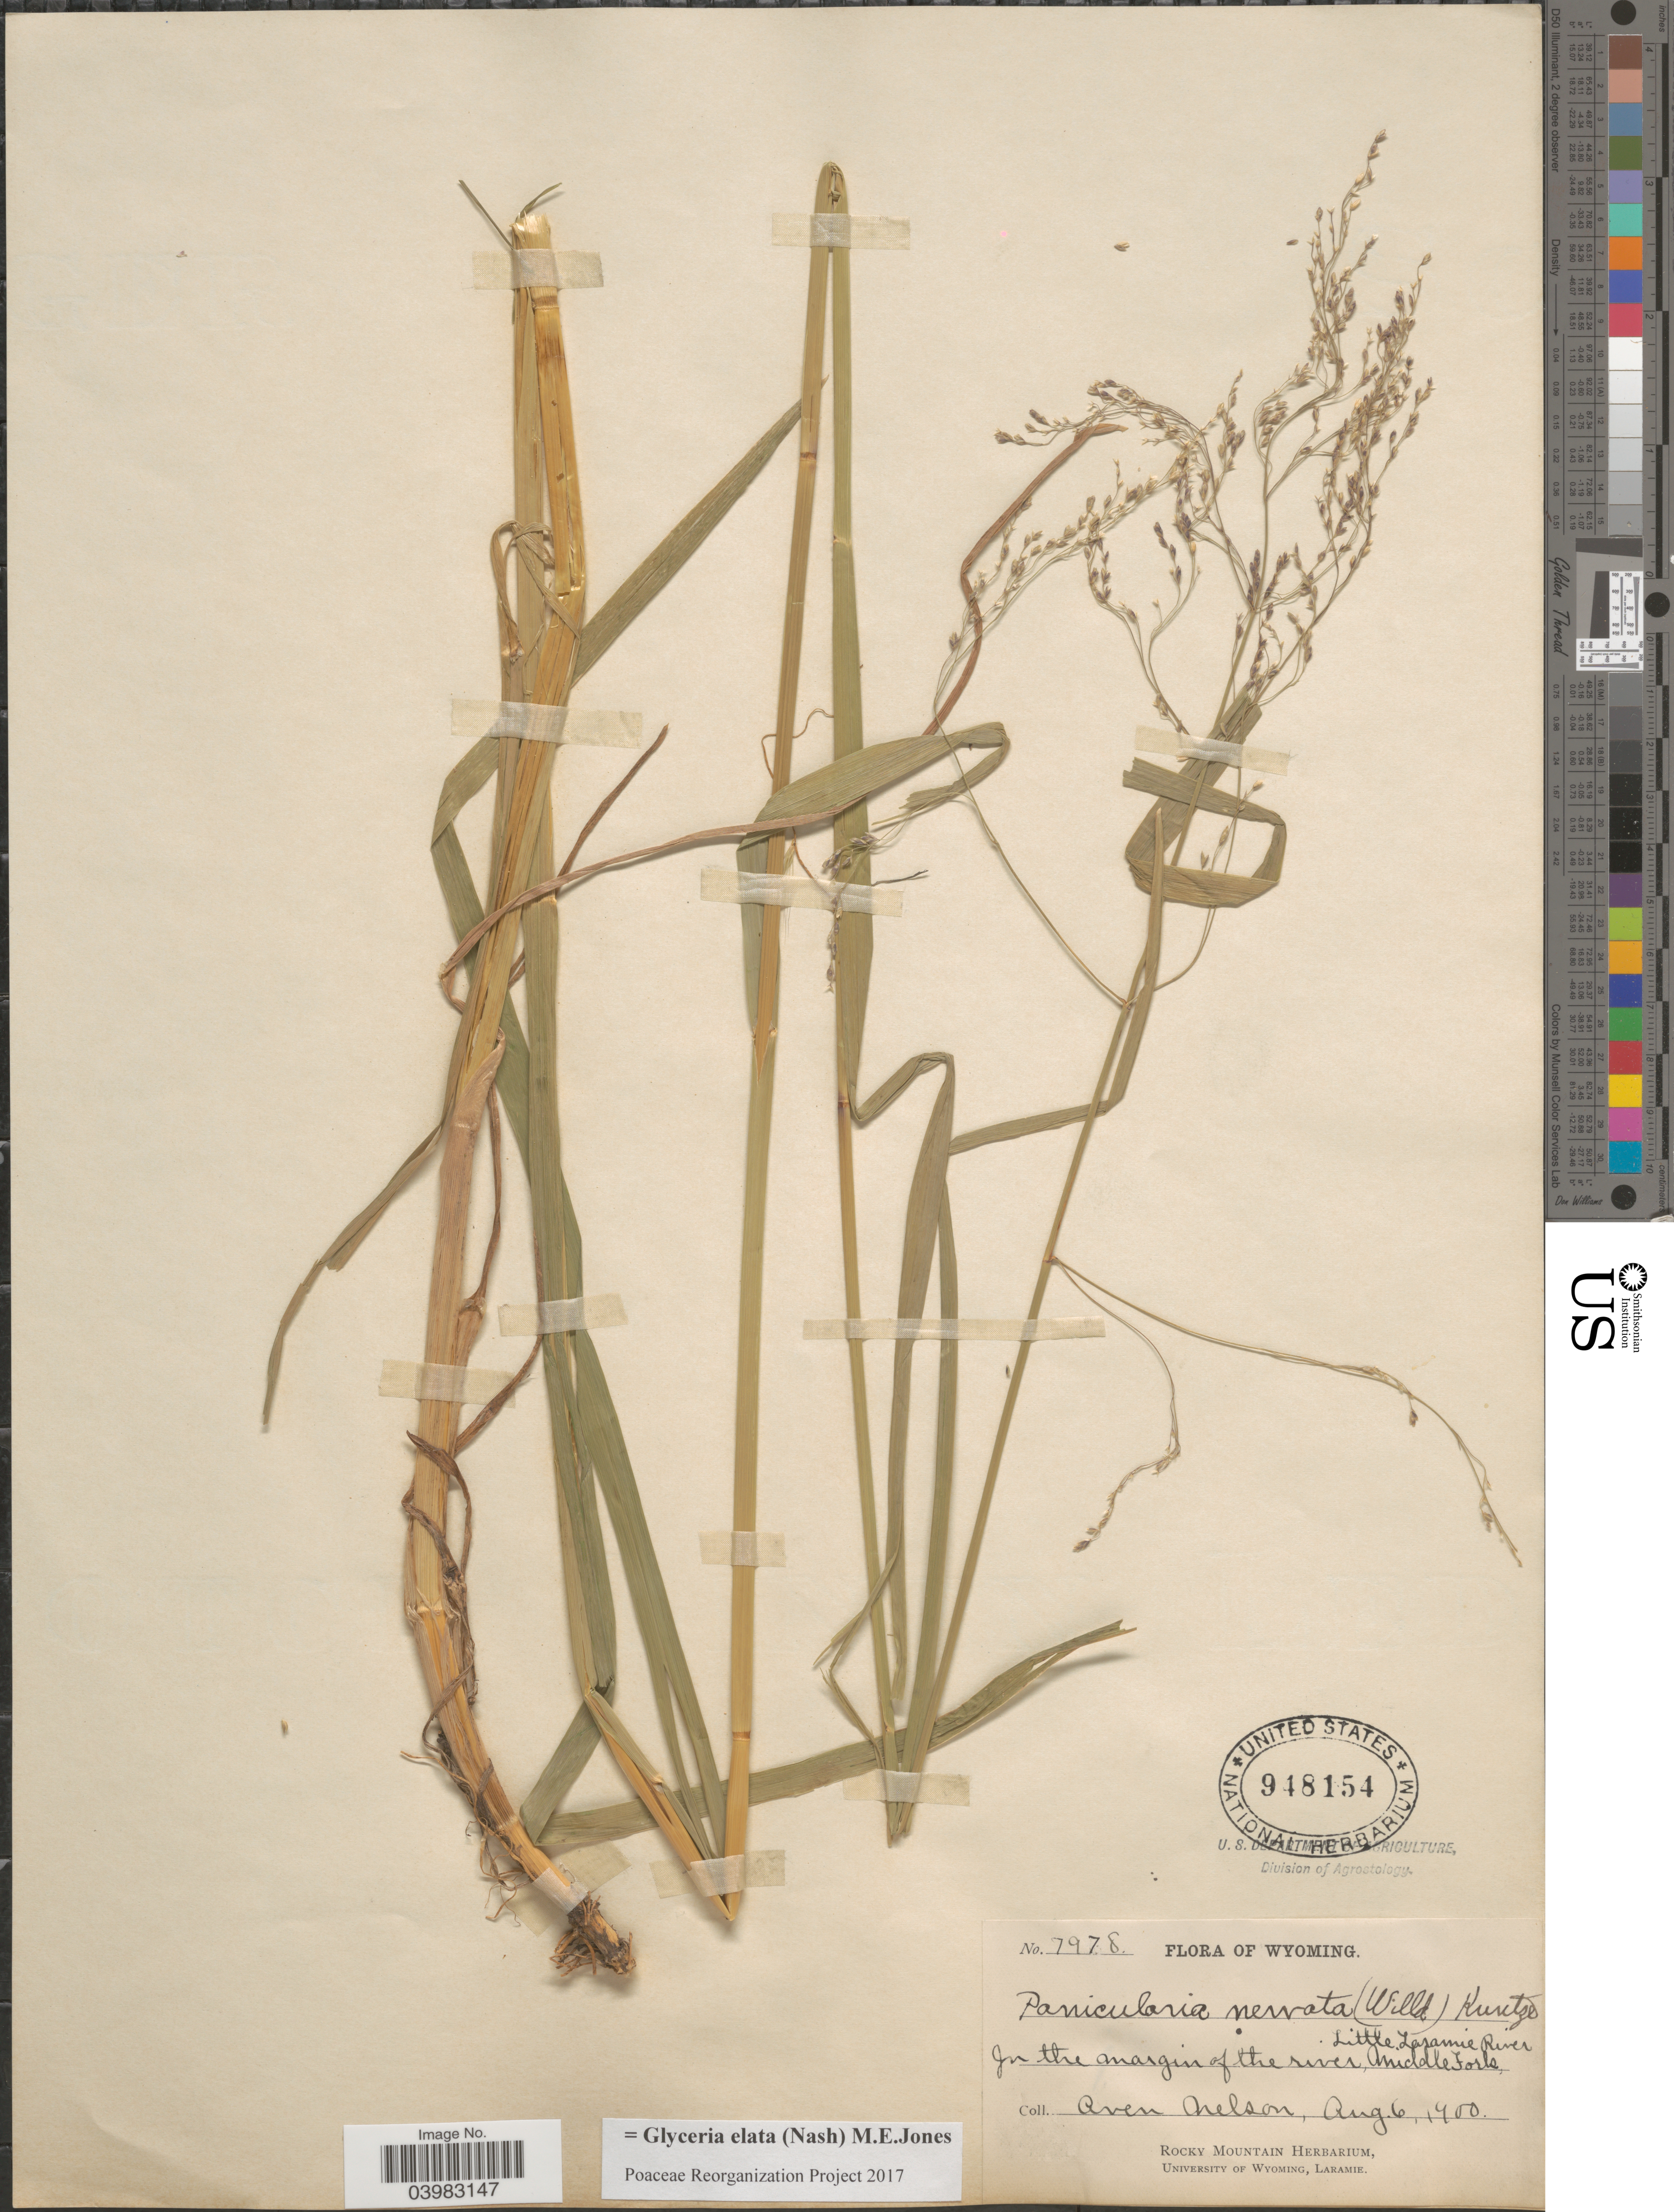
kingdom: Plantae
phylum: Tracheophyta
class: Liliopsida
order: Poales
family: Poaceae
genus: Glyceria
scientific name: Glyceria elata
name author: (Nash) M.E. Jones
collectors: A. Nelson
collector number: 7978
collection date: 1900-08-06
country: United States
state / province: Wyoming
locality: In the margin of the river, Middle Forks, Little Laramie River.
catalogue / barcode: US 948154